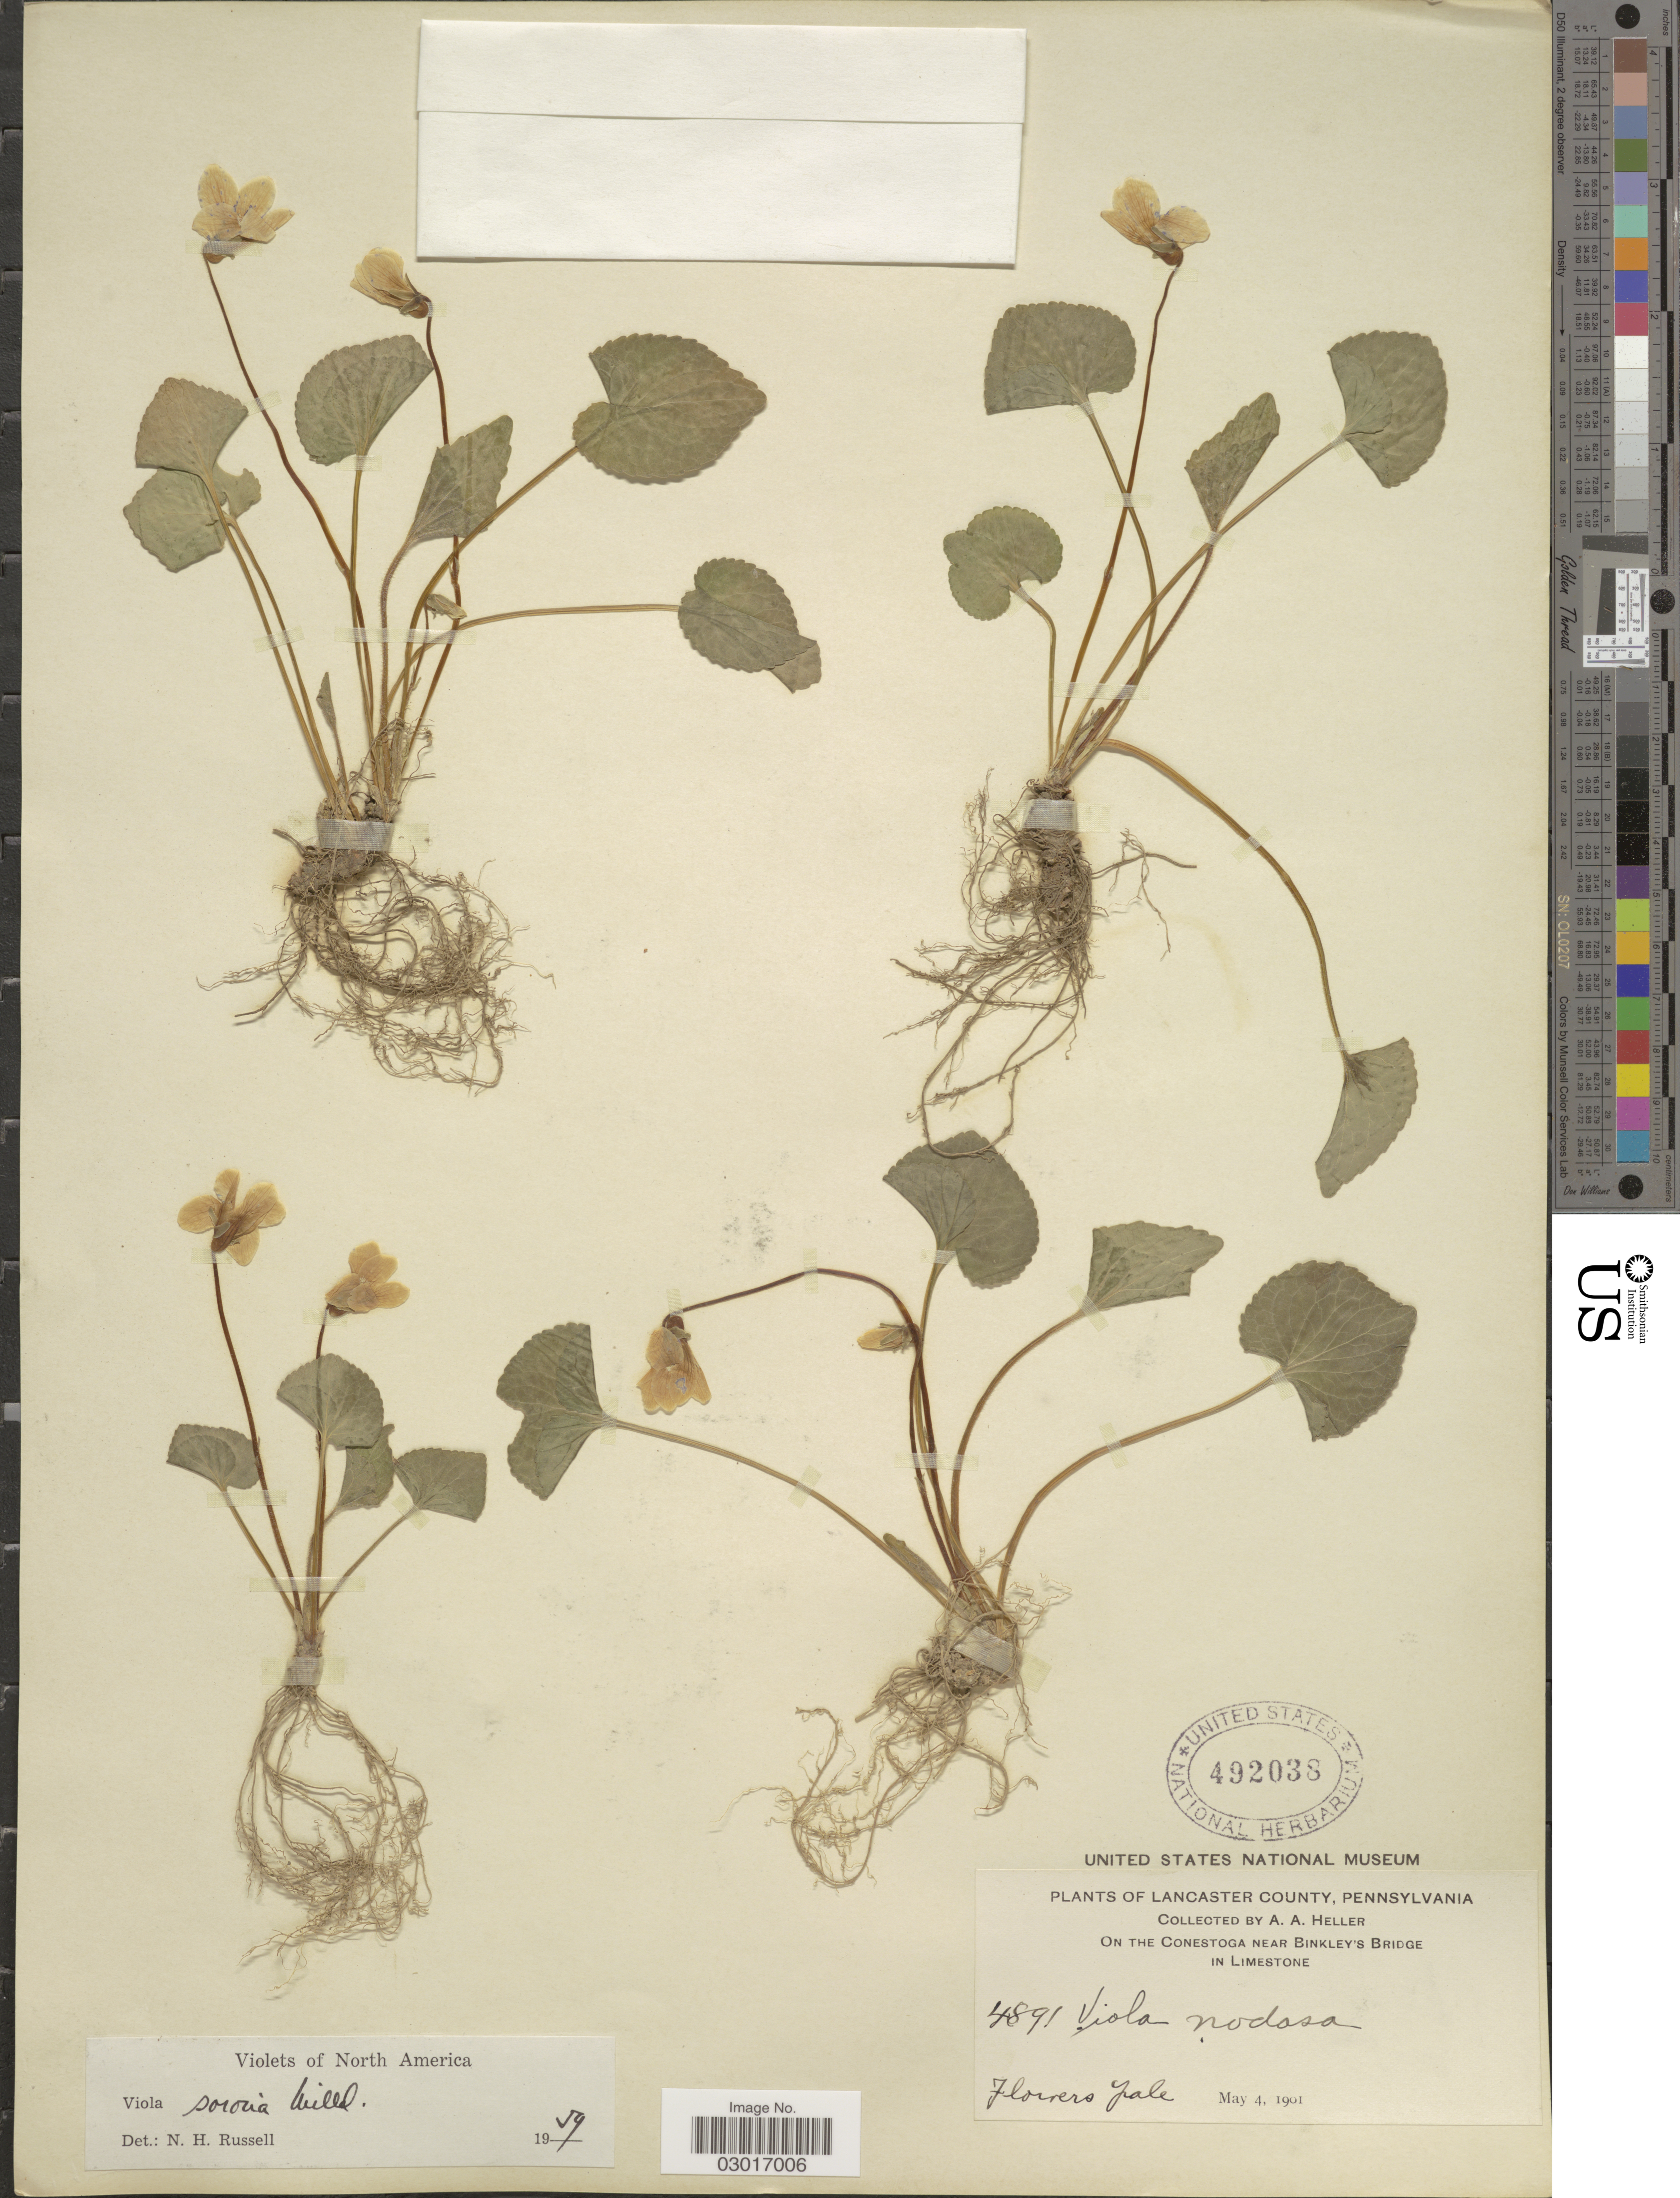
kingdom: Plantae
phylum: Tracheophyta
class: Magnoliopsida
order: Malpighiales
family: Violaceae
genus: Viola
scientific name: Viola sororia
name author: Willd.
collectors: A. A. Heller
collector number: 4891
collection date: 1901-05-04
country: United States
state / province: Pennsylvania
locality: Lancaster County, On the Conestoga near Binkley's Bridge in Limestone.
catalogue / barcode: US 492038